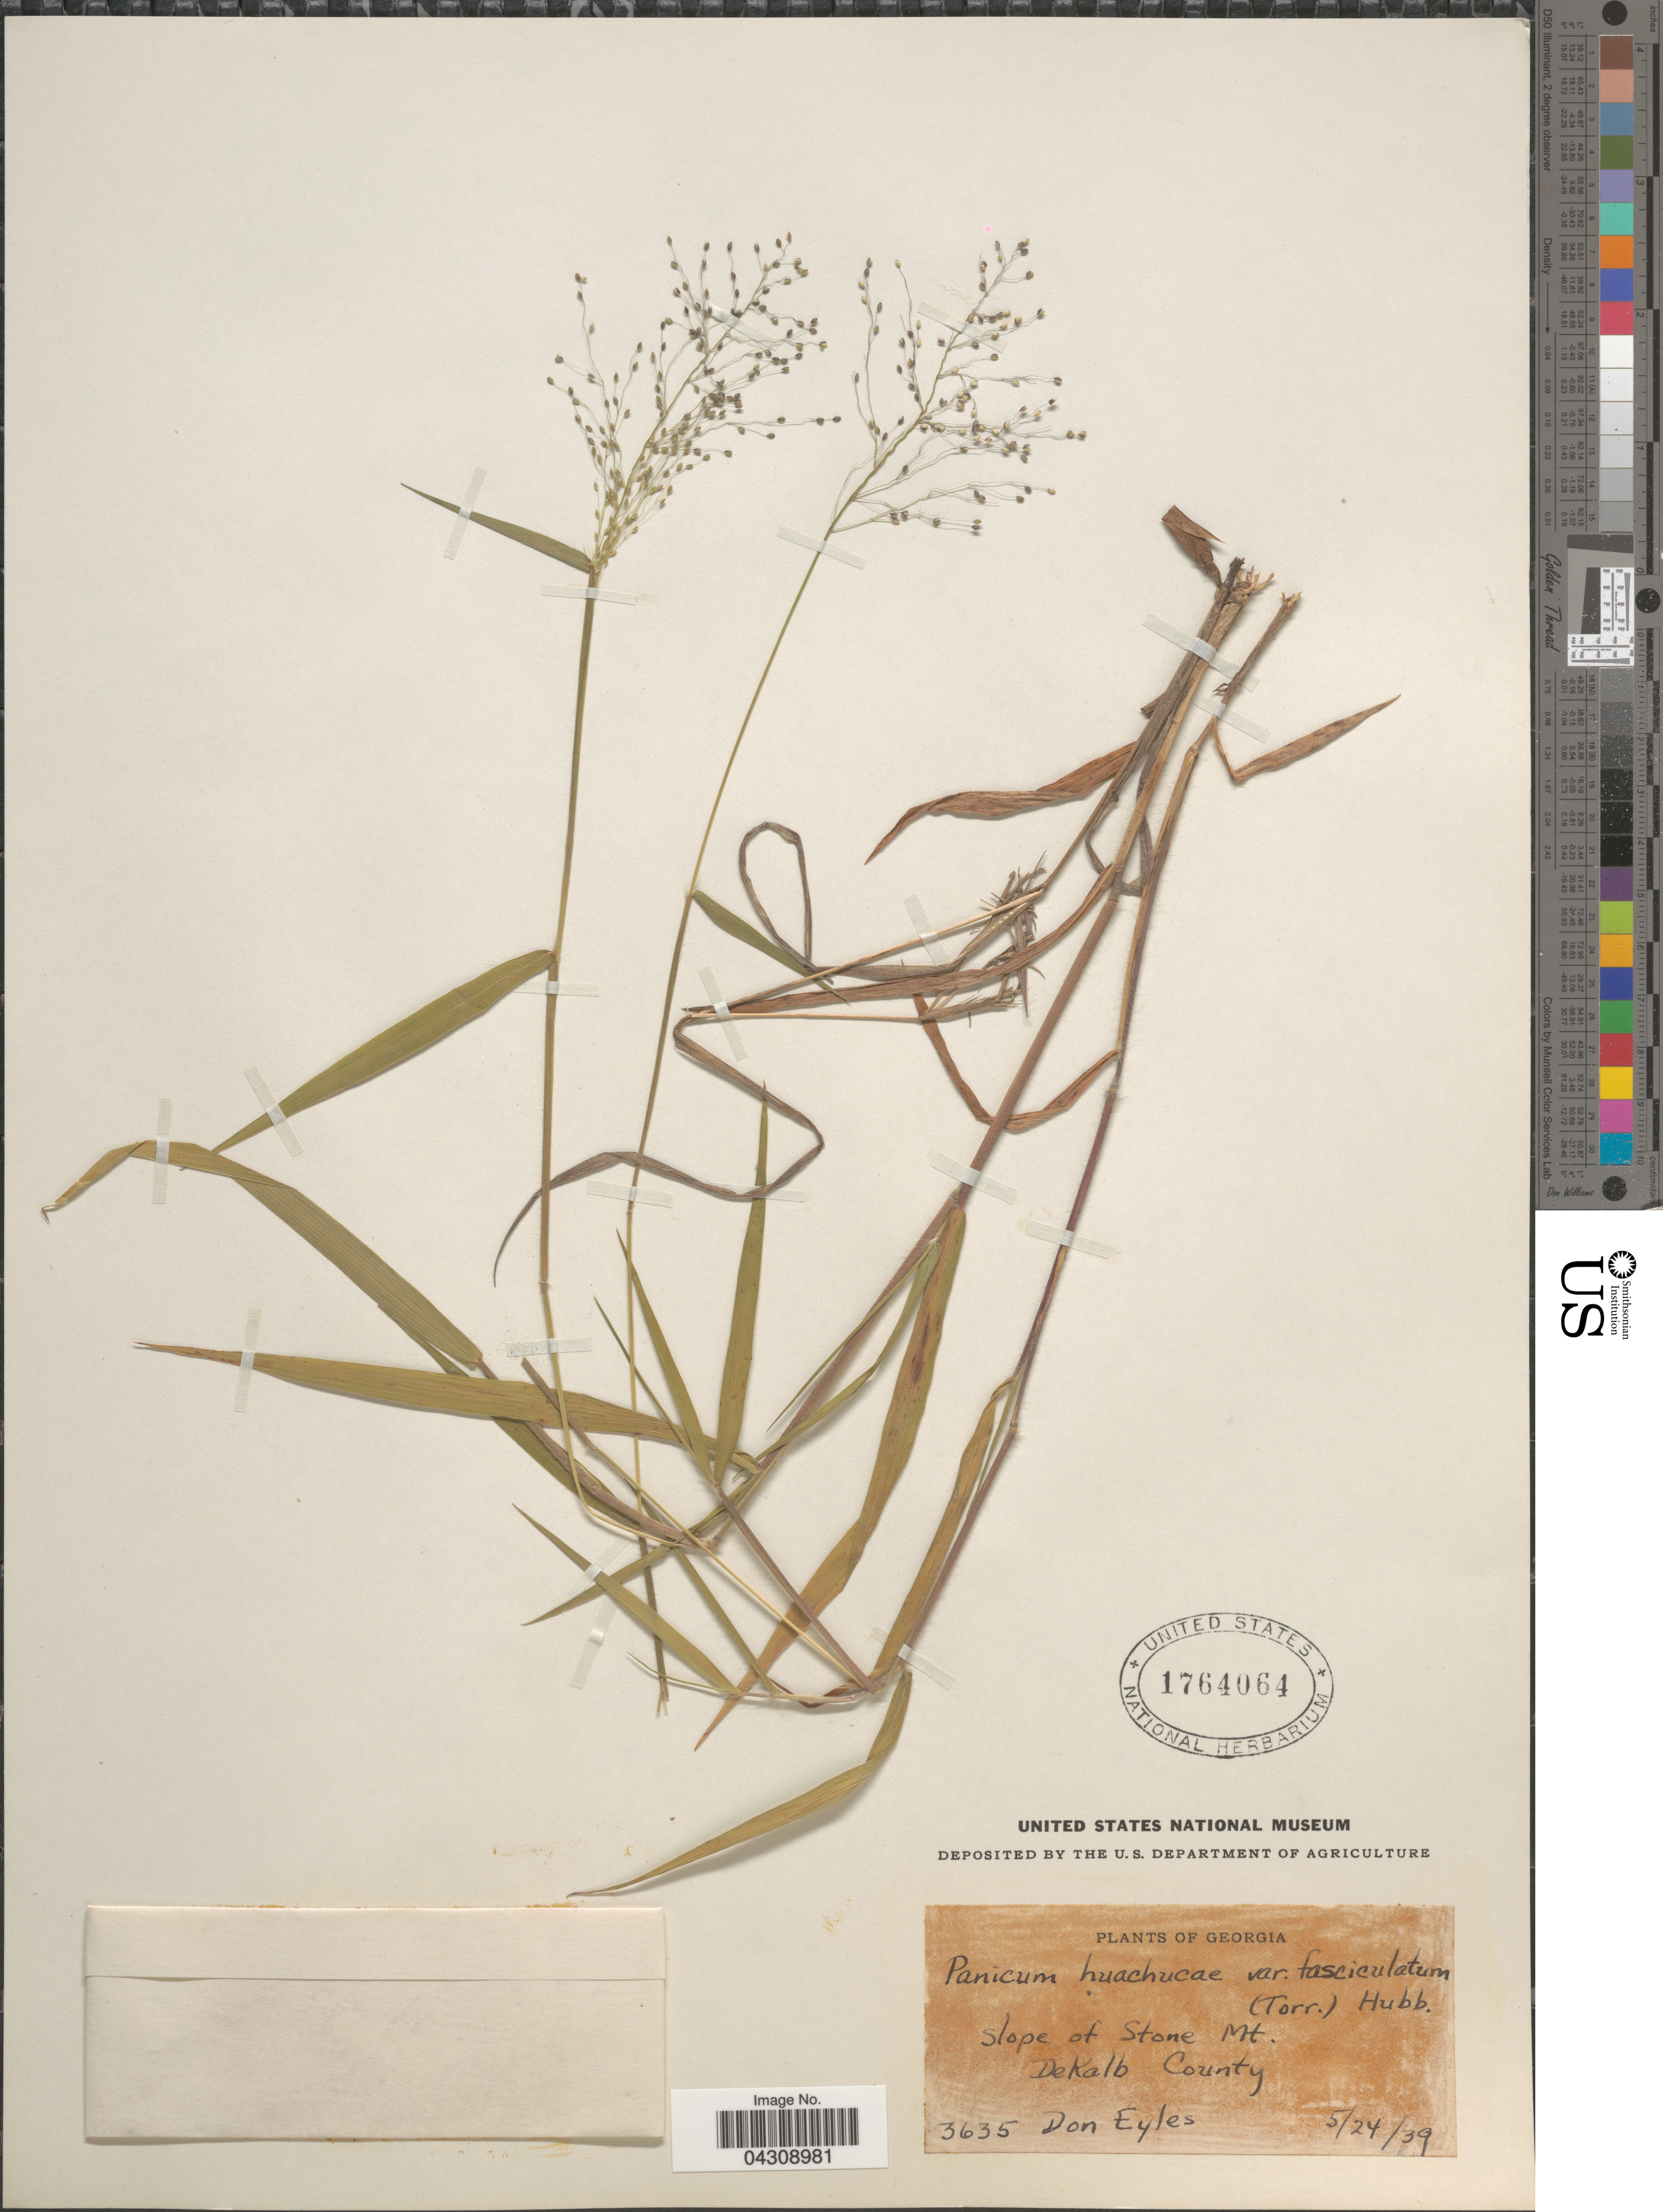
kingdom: Plantae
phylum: Tracheophyta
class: Liliopsida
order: Poales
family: Poaceae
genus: Dichanthelium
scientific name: Dichanthelium acuminatum var. acuminatum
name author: (Sw.) Gould & C.A. Clark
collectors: D. Eyles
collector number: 3635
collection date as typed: Transcribed d/m/y: 24/5/39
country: United States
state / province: Georgia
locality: Slope of Stone Mt. DeKalb County.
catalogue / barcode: US 1764064